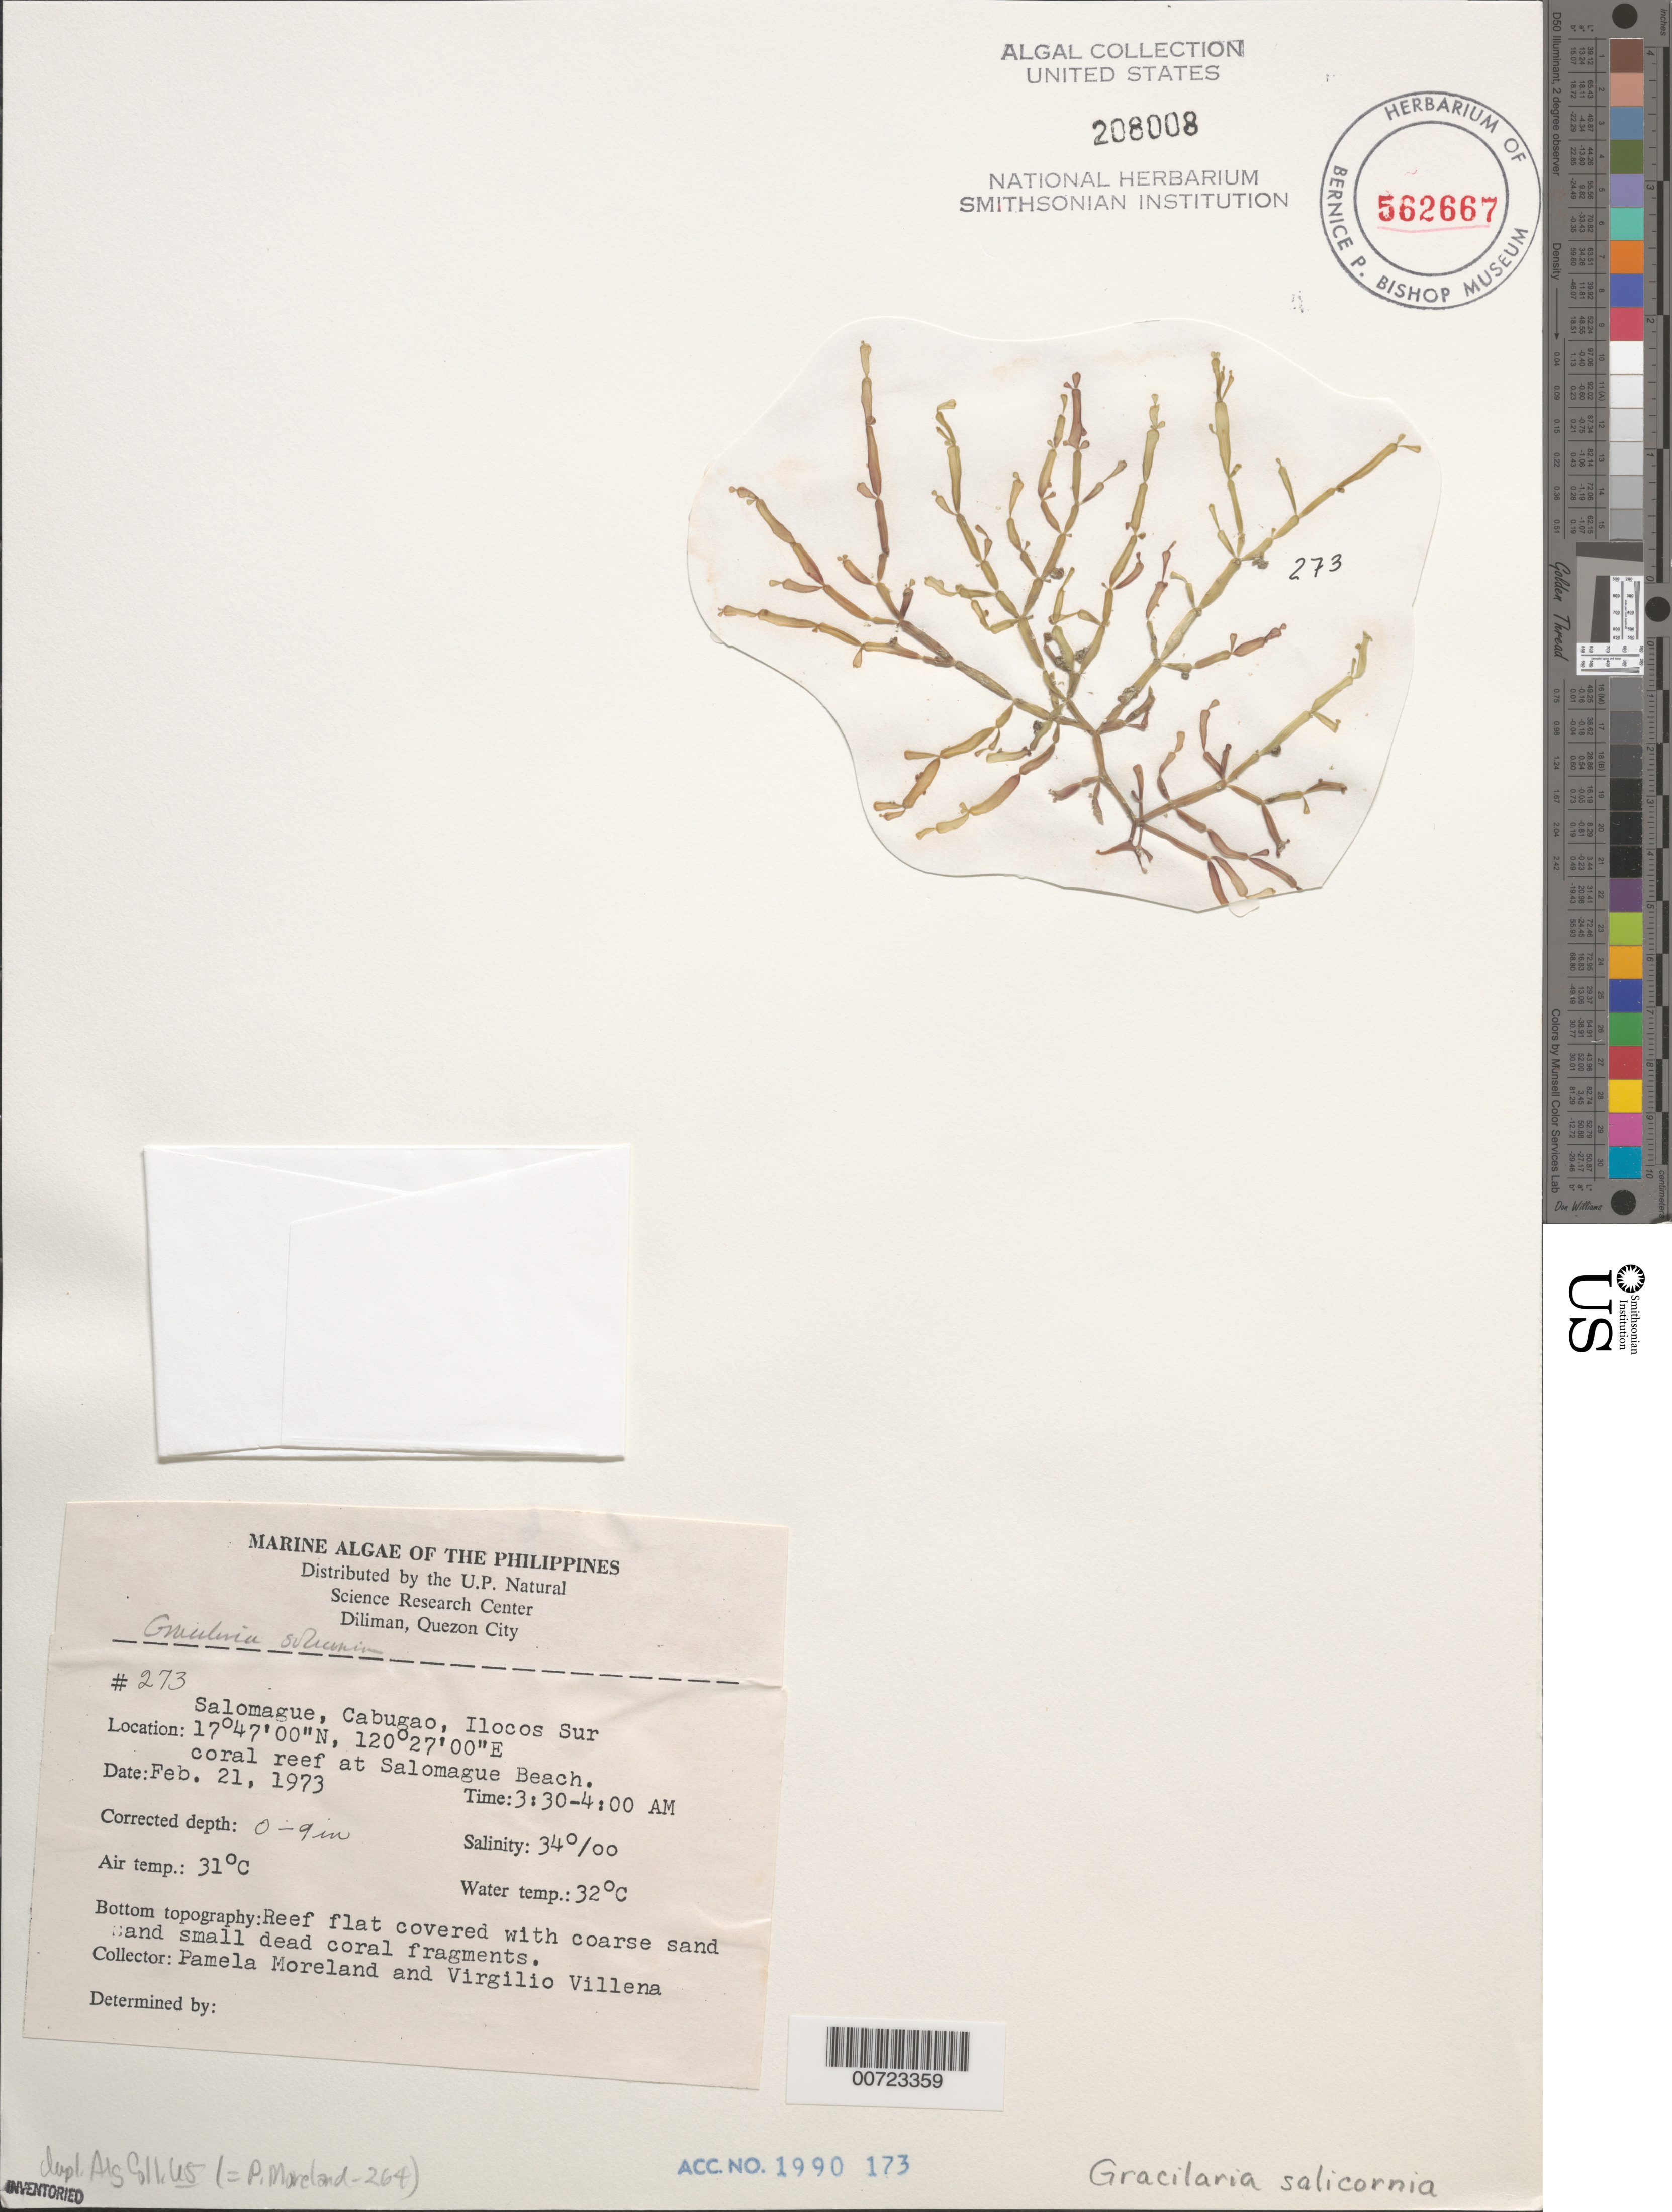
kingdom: Plantae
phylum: Rhodophyta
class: Florideophyceae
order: Gracilariales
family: Gracilariaceae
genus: Gracilaria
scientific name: Gracilaria salicornia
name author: (C. Agardh) E.Y. Dawson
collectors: P. Moreland & V. Villena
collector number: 273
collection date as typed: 21 Feb 1973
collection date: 1973-02-21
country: Philippines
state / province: Ilocos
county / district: Ilocos Sur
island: Luzon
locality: Cabugao, Salomague, Salomague Beach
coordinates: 17 47' 00" N, 120 27' 00" E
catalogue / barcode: US 208008